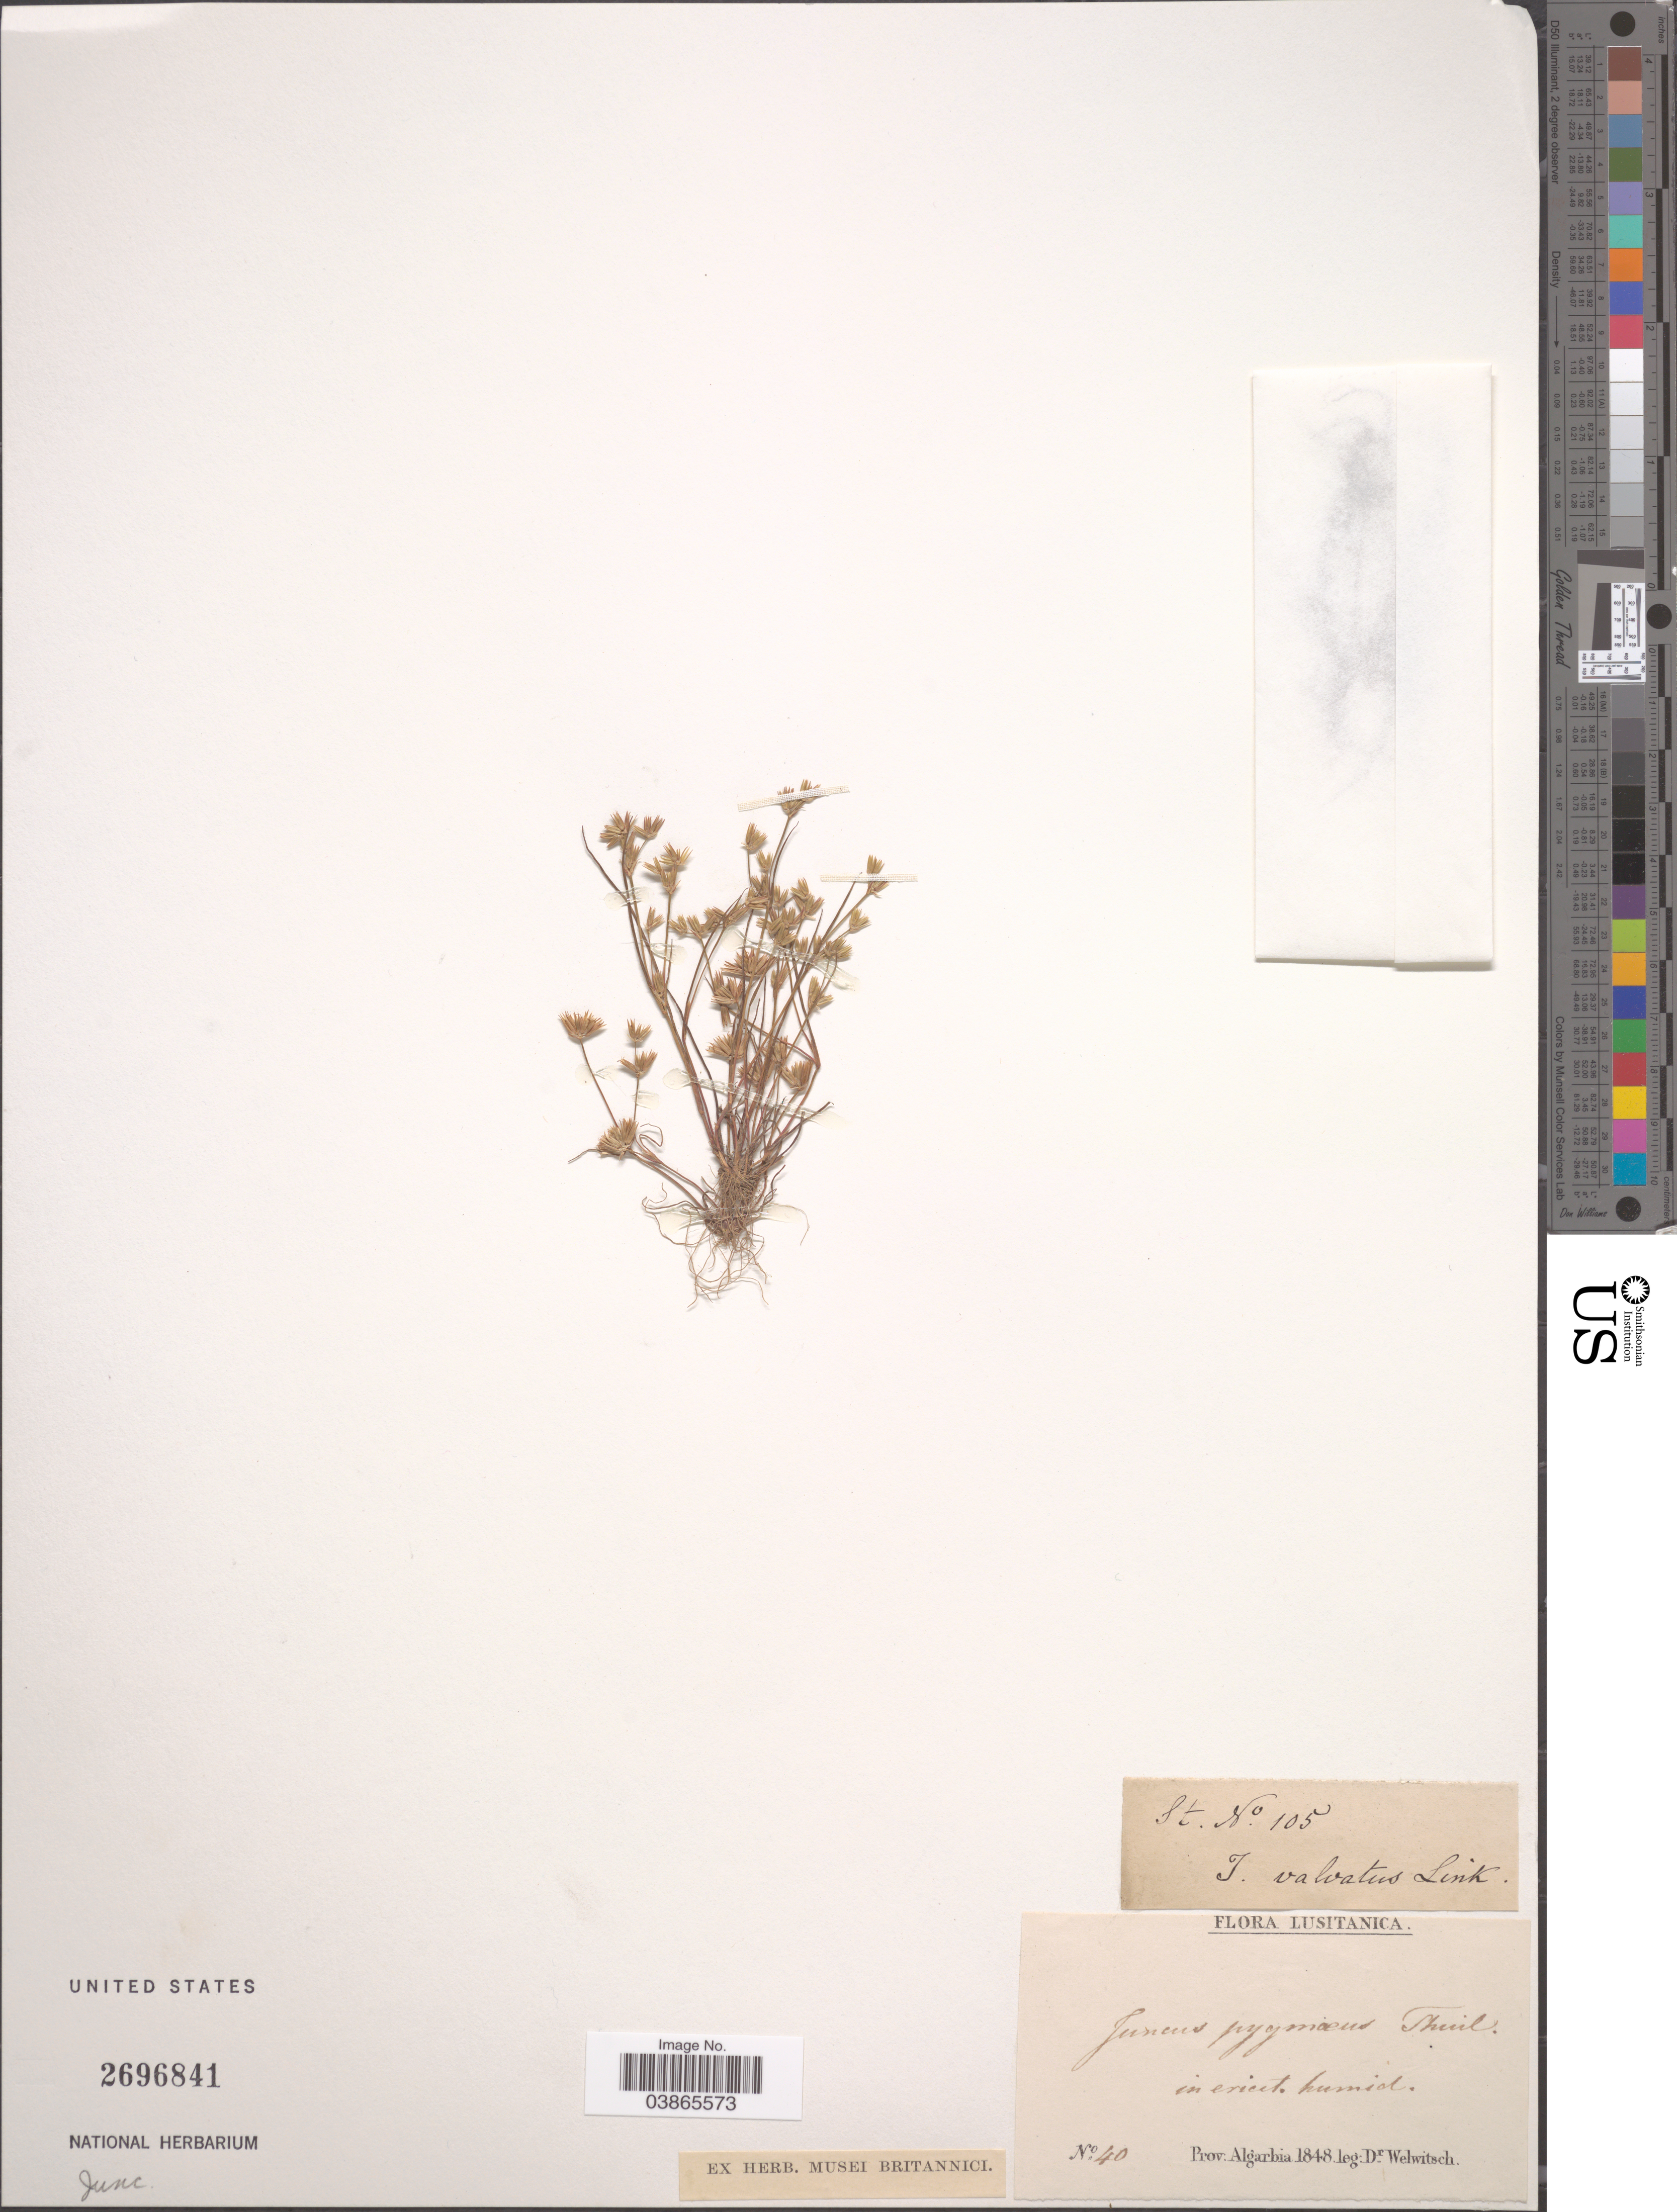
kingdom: Plantae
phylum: Tracheophyta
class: Liliopsida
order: Poales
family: Juncaceae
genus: Juncus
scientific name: Juncus pygmaeus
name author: Rich. ex Thuill.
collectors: -. Welwitsch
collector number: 40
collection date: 1848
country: Portugal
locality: Lusitanica. Prov: Algarbia.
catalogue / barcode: US 2696841